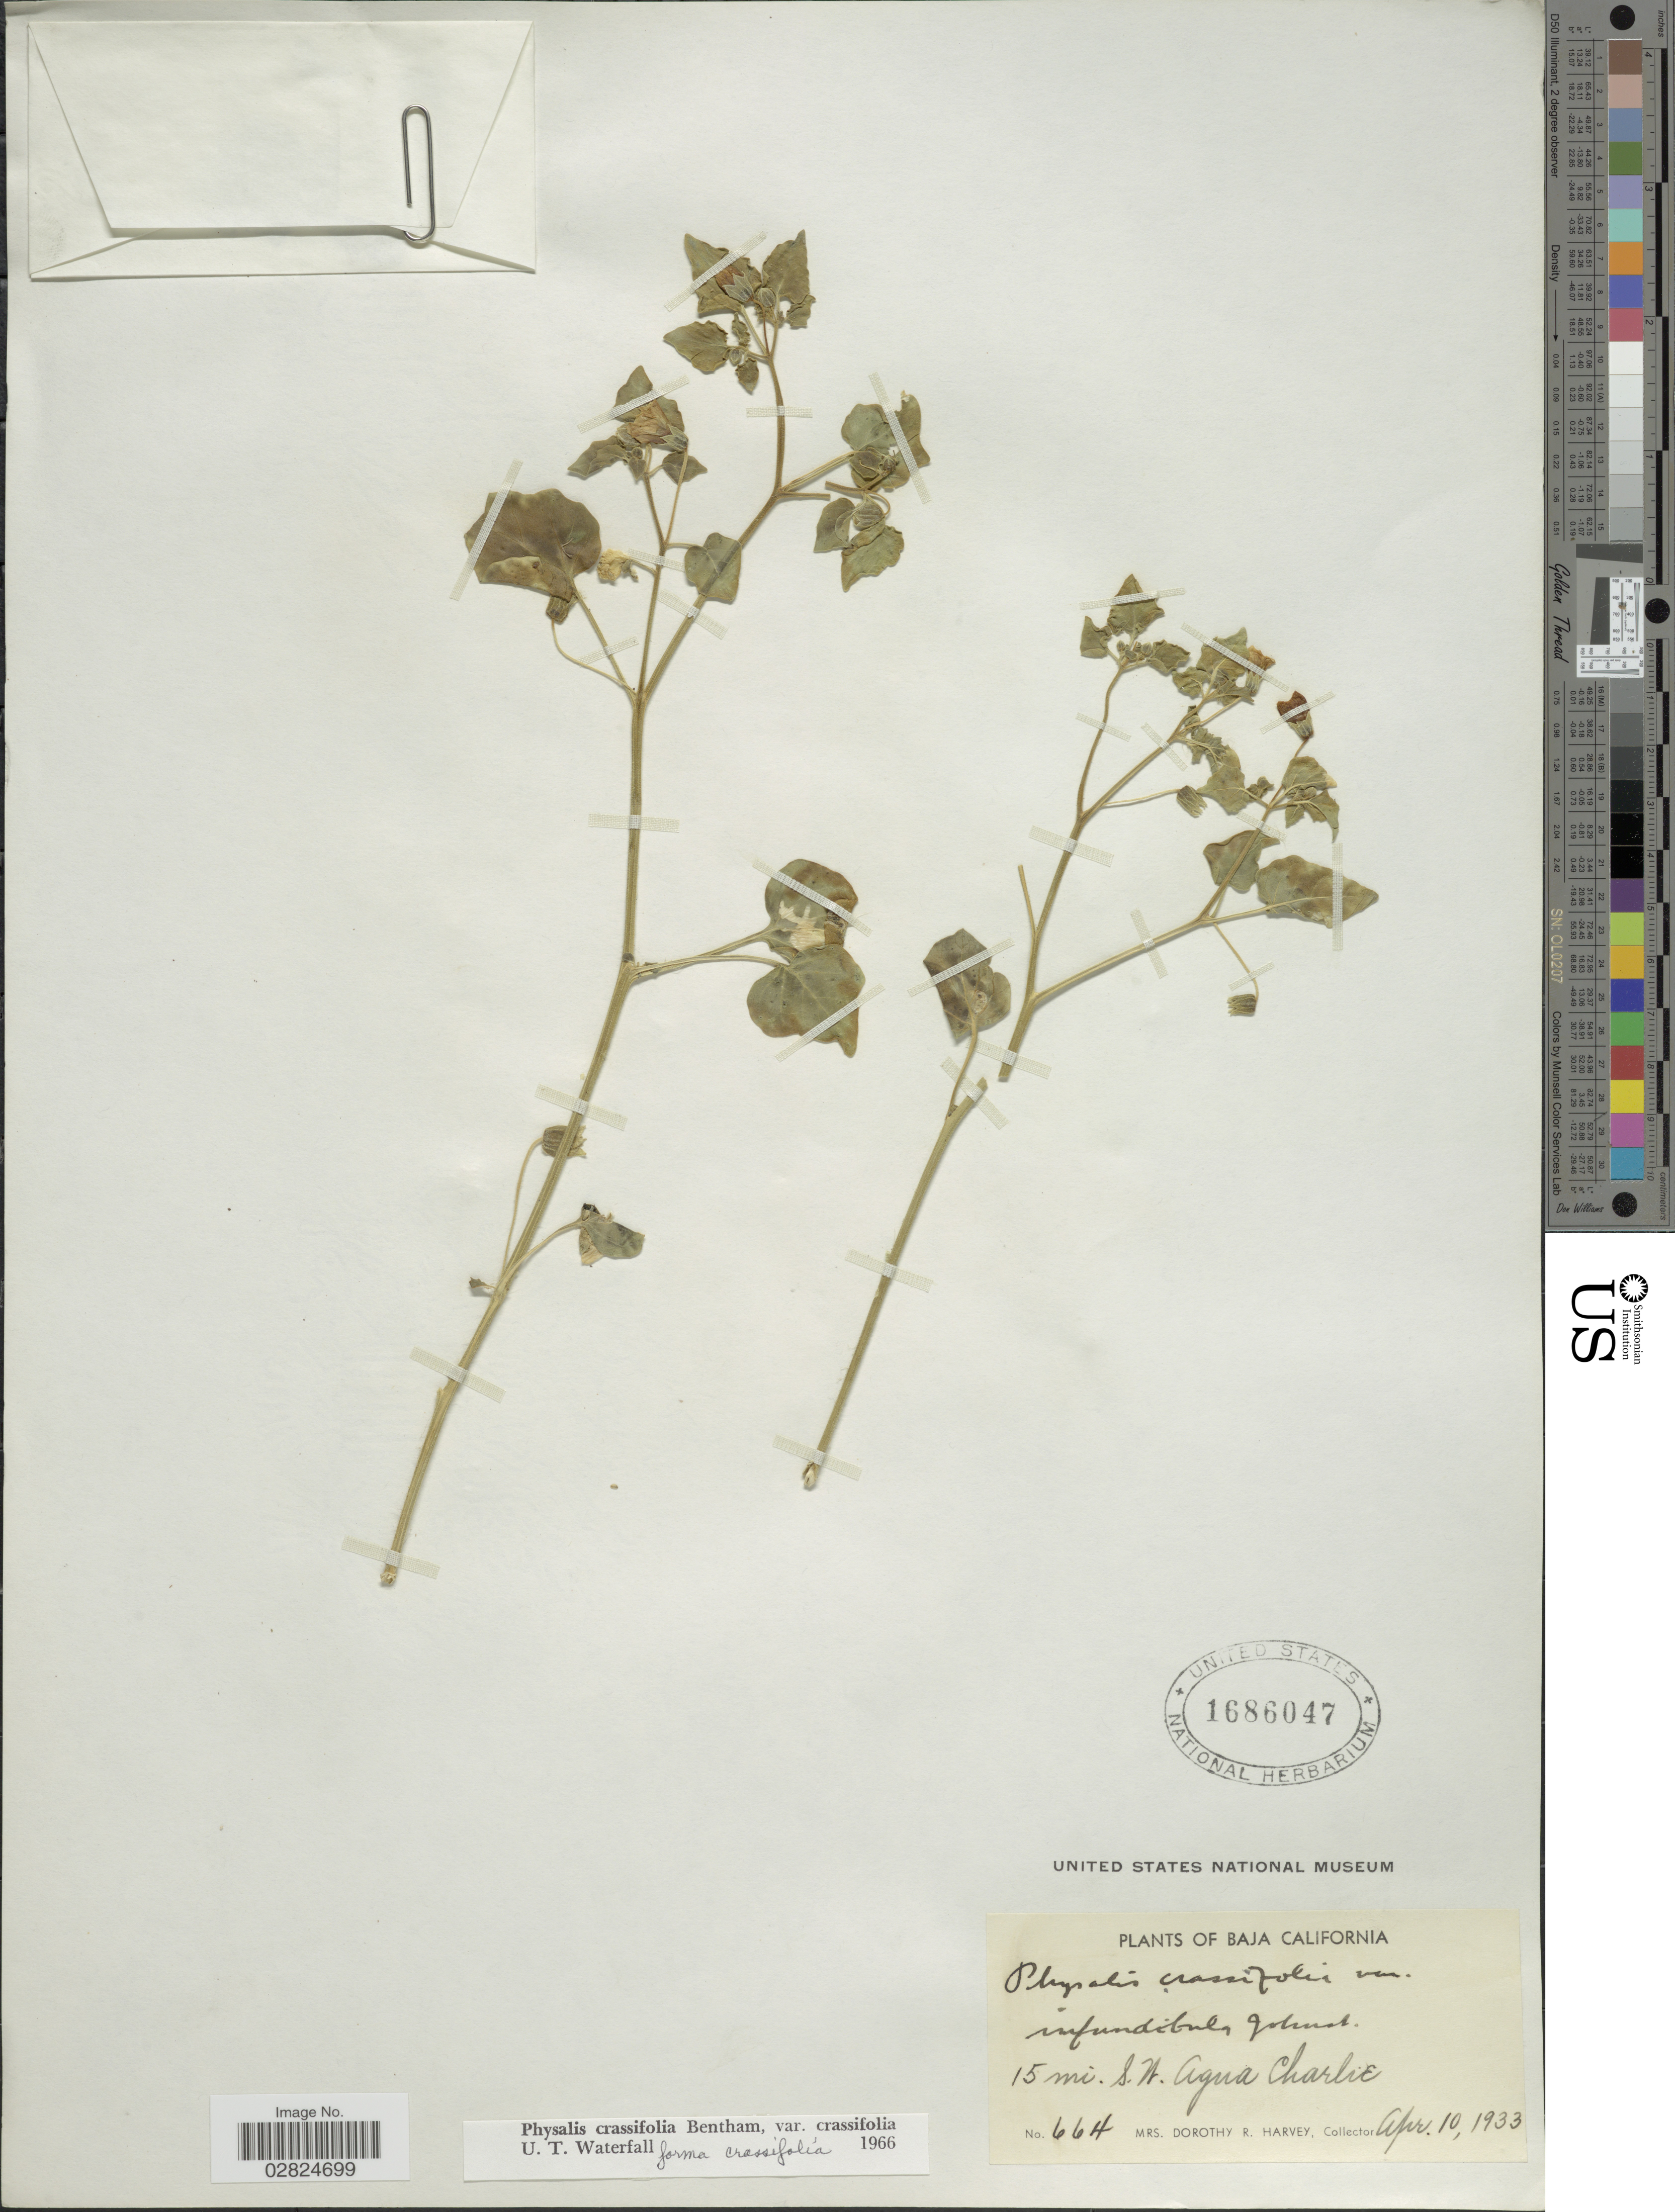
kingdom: Plantae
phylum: Tracheophyta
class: Magnoliopsida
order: Solanales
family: Solanaceae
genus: Physalis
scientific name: Physalis crassifolia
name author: Benth.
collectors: Harvey, Mrs. D. R.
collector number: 664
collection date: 1933-04-10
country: Mexico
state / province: Baja California Norte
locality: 15 mi. S.W. Agua Charlie.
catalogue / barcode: US 1686047